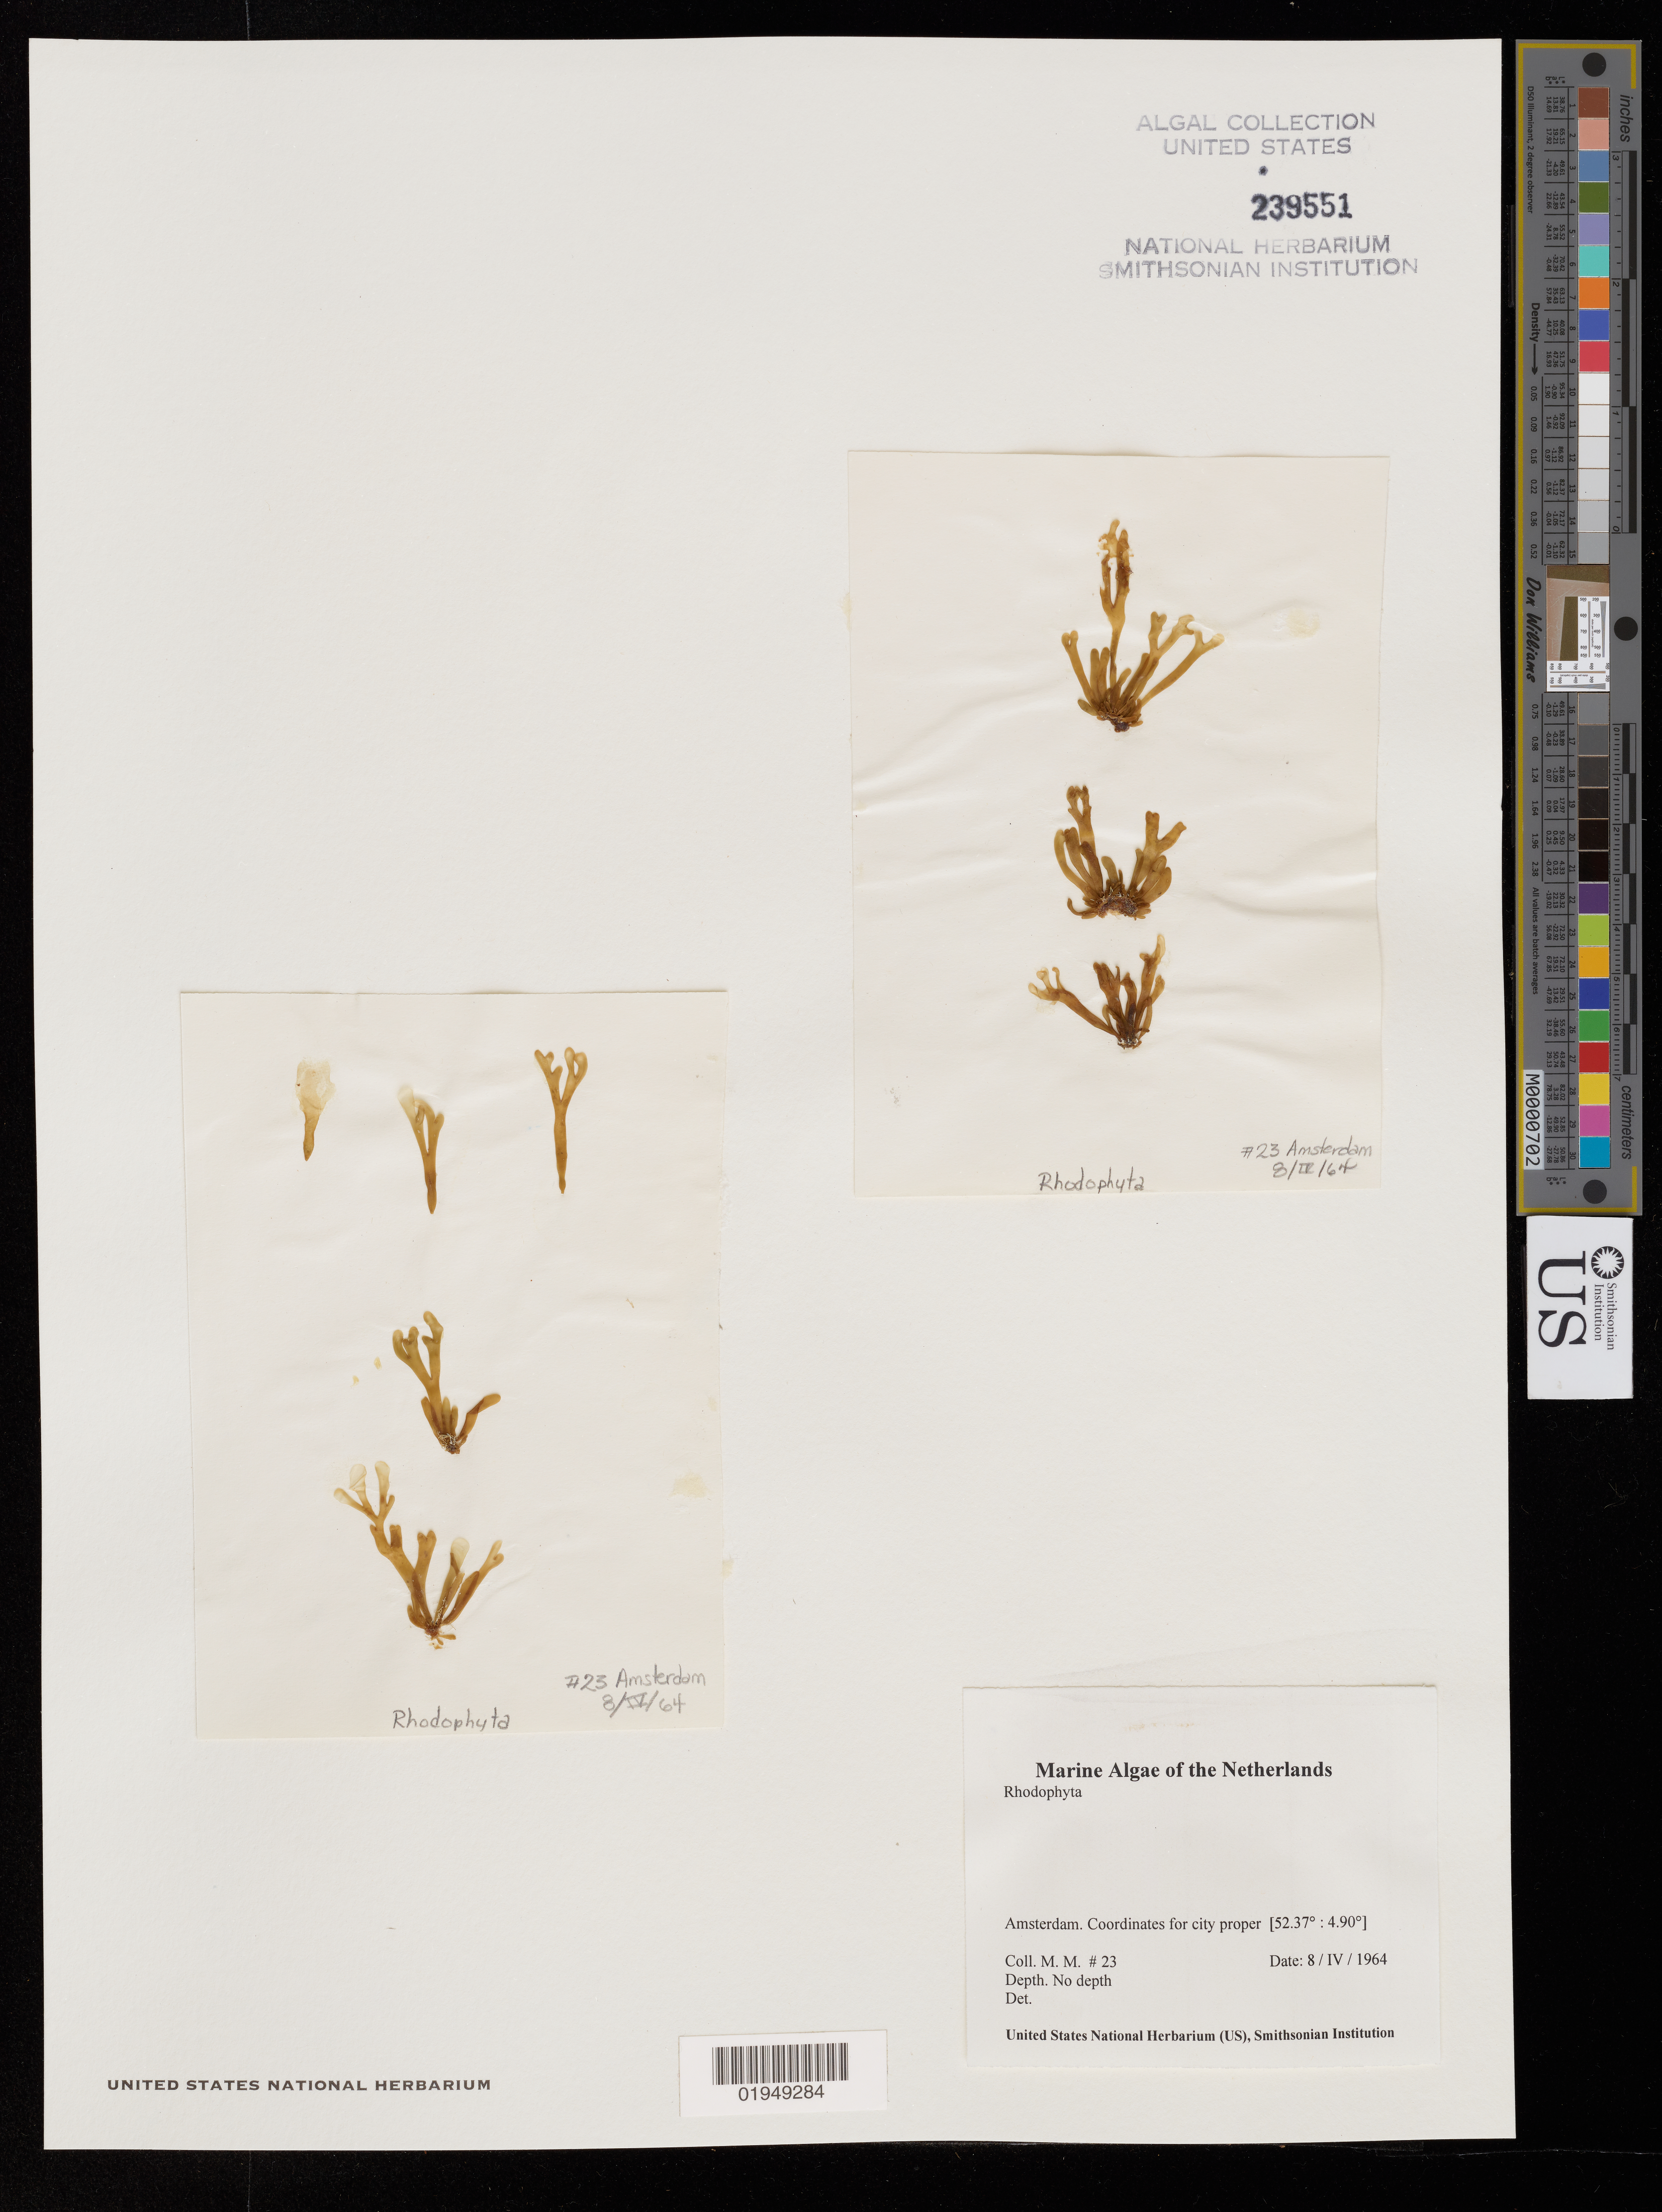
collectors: M. M.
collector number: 23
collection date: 1964-04-08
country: Netherlands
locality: Amsterdam. Coordinates for city proper [52.37° : 4.90°]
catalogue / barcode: US 239551